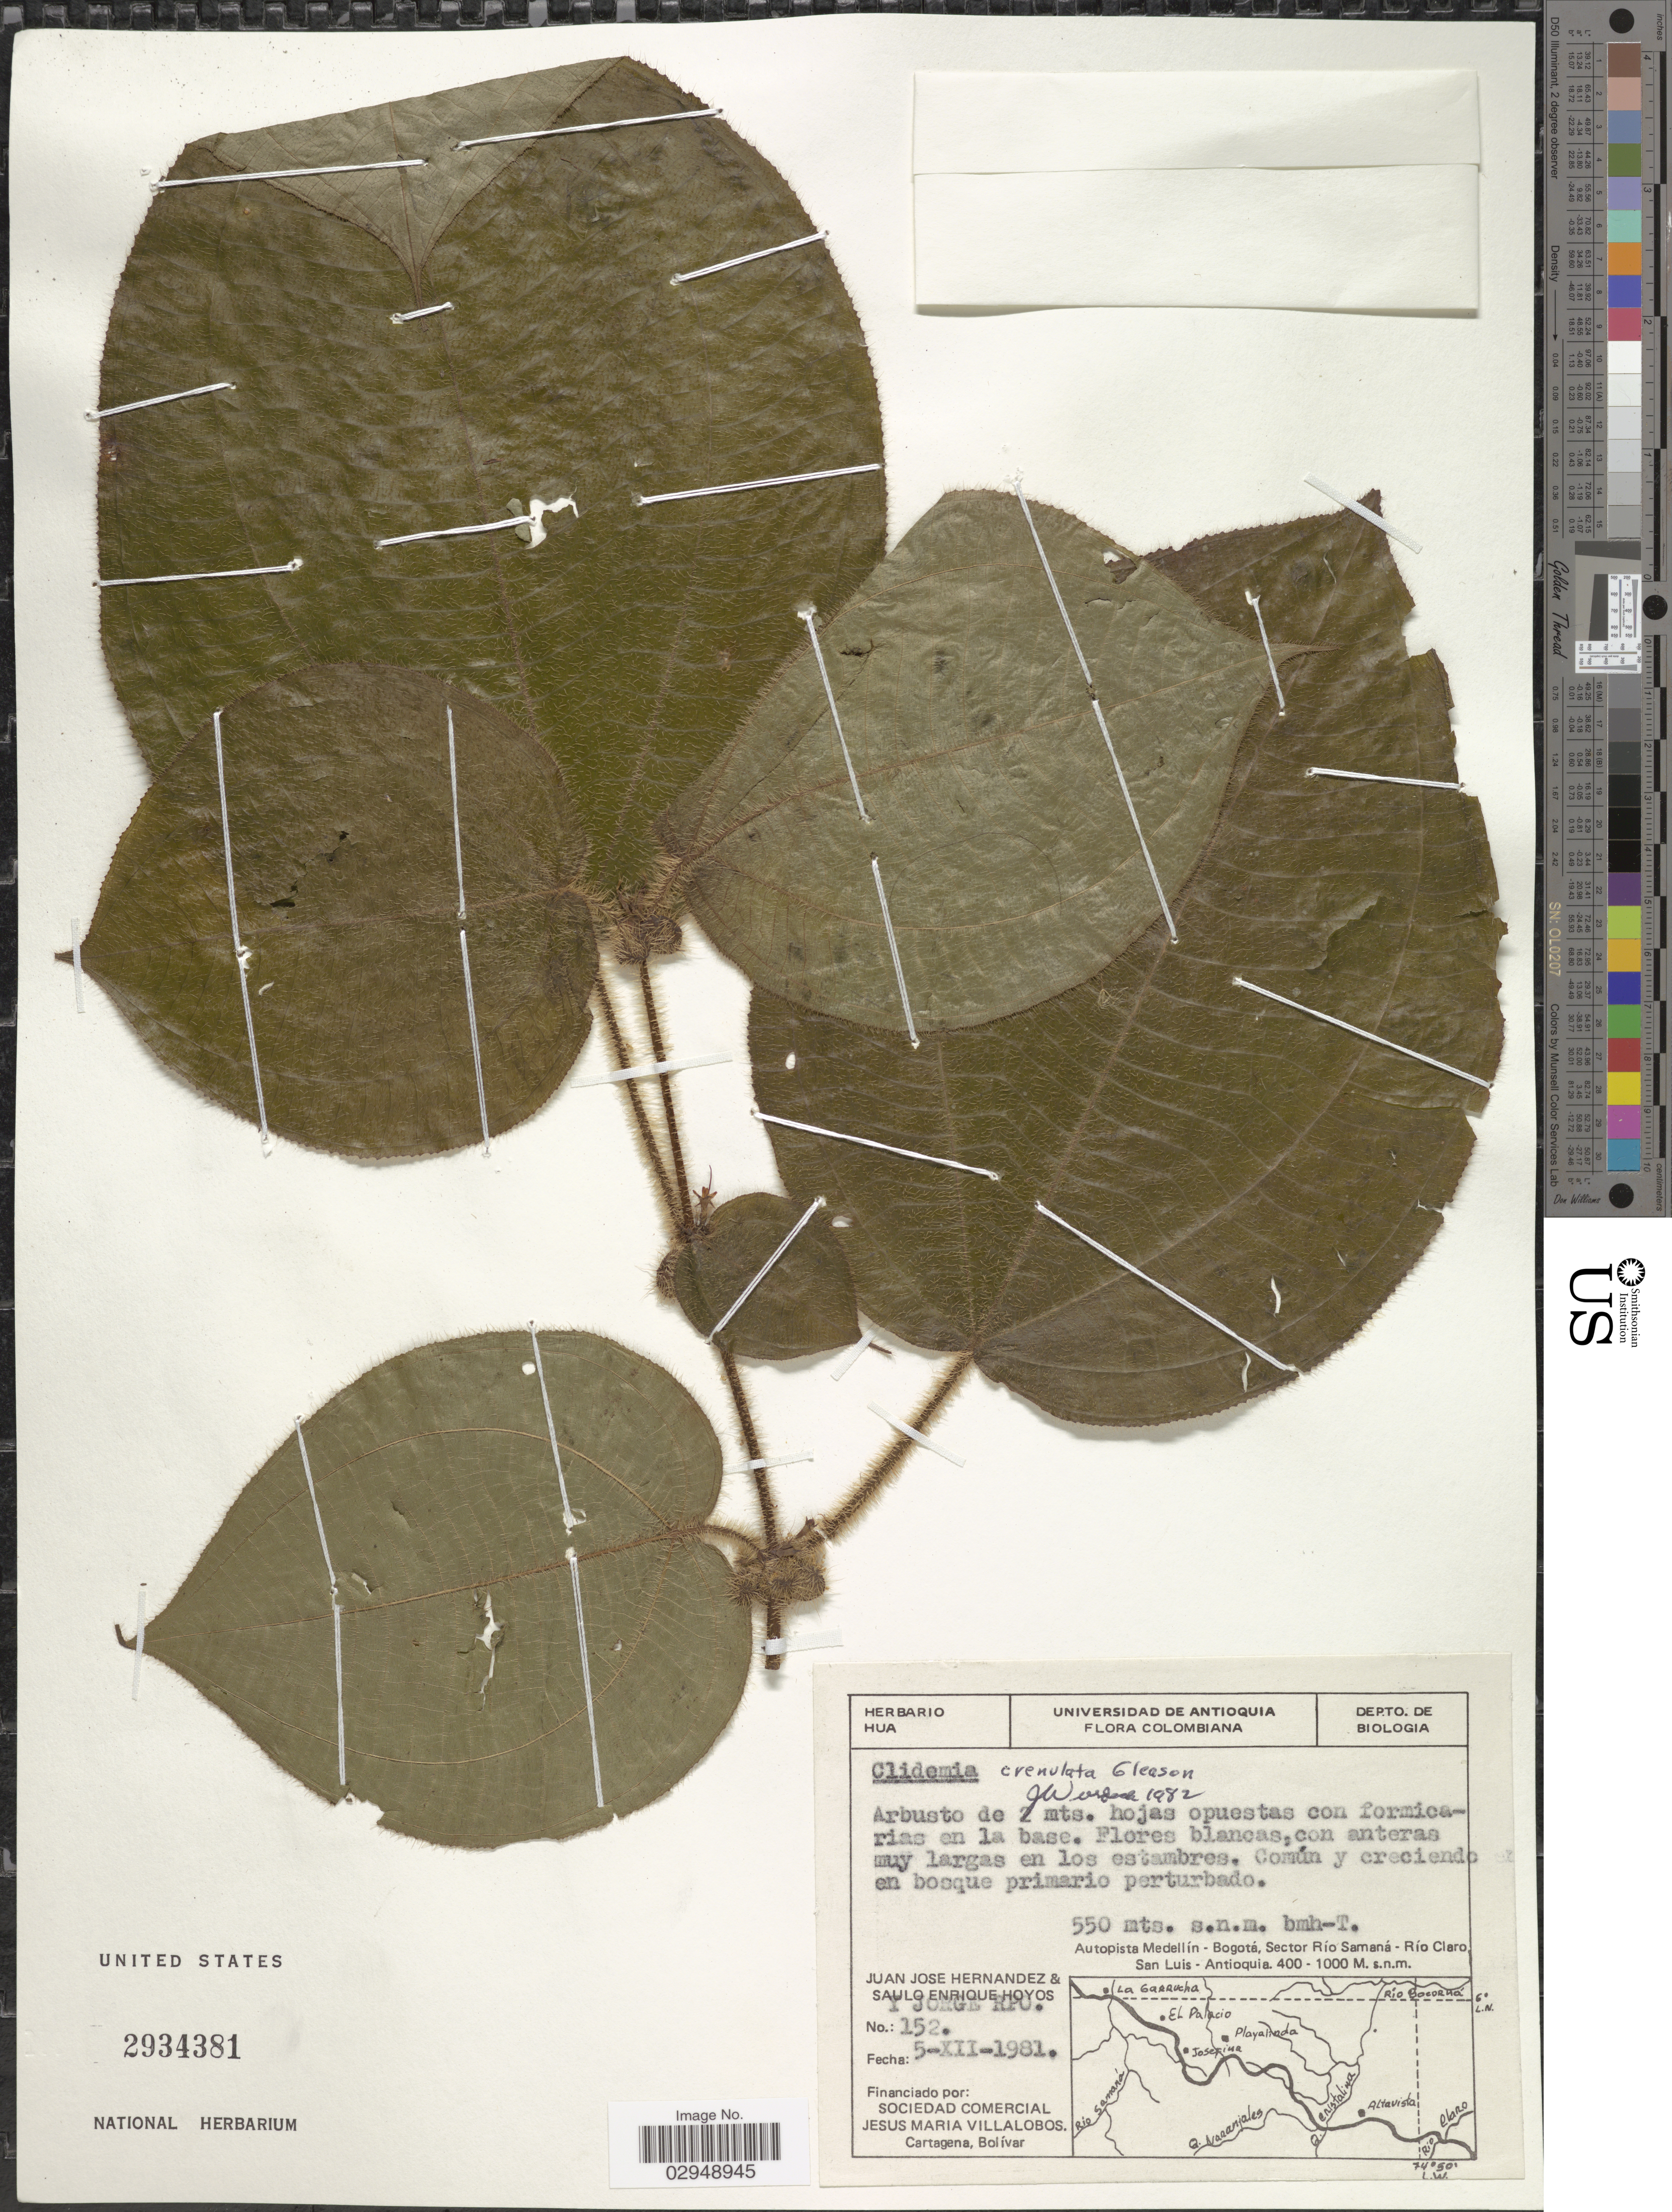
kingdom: Plantae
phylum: Tracheophyta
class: Magnoliopsida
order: Myrtales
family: Melastomataceae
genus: Clidemia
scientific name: Clidemia crenulata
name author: Gleason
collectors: J. J. Hernandez, S. E. Hoyos & J. Rpo.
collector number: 152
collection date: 1981-12-05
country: Colombia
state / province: Antioquia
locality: Autopista Medellín - Bogotá, Sector Río Samaná - Río Claro. San Luis - Antioquia.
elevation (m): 400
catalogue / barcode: US 2934381